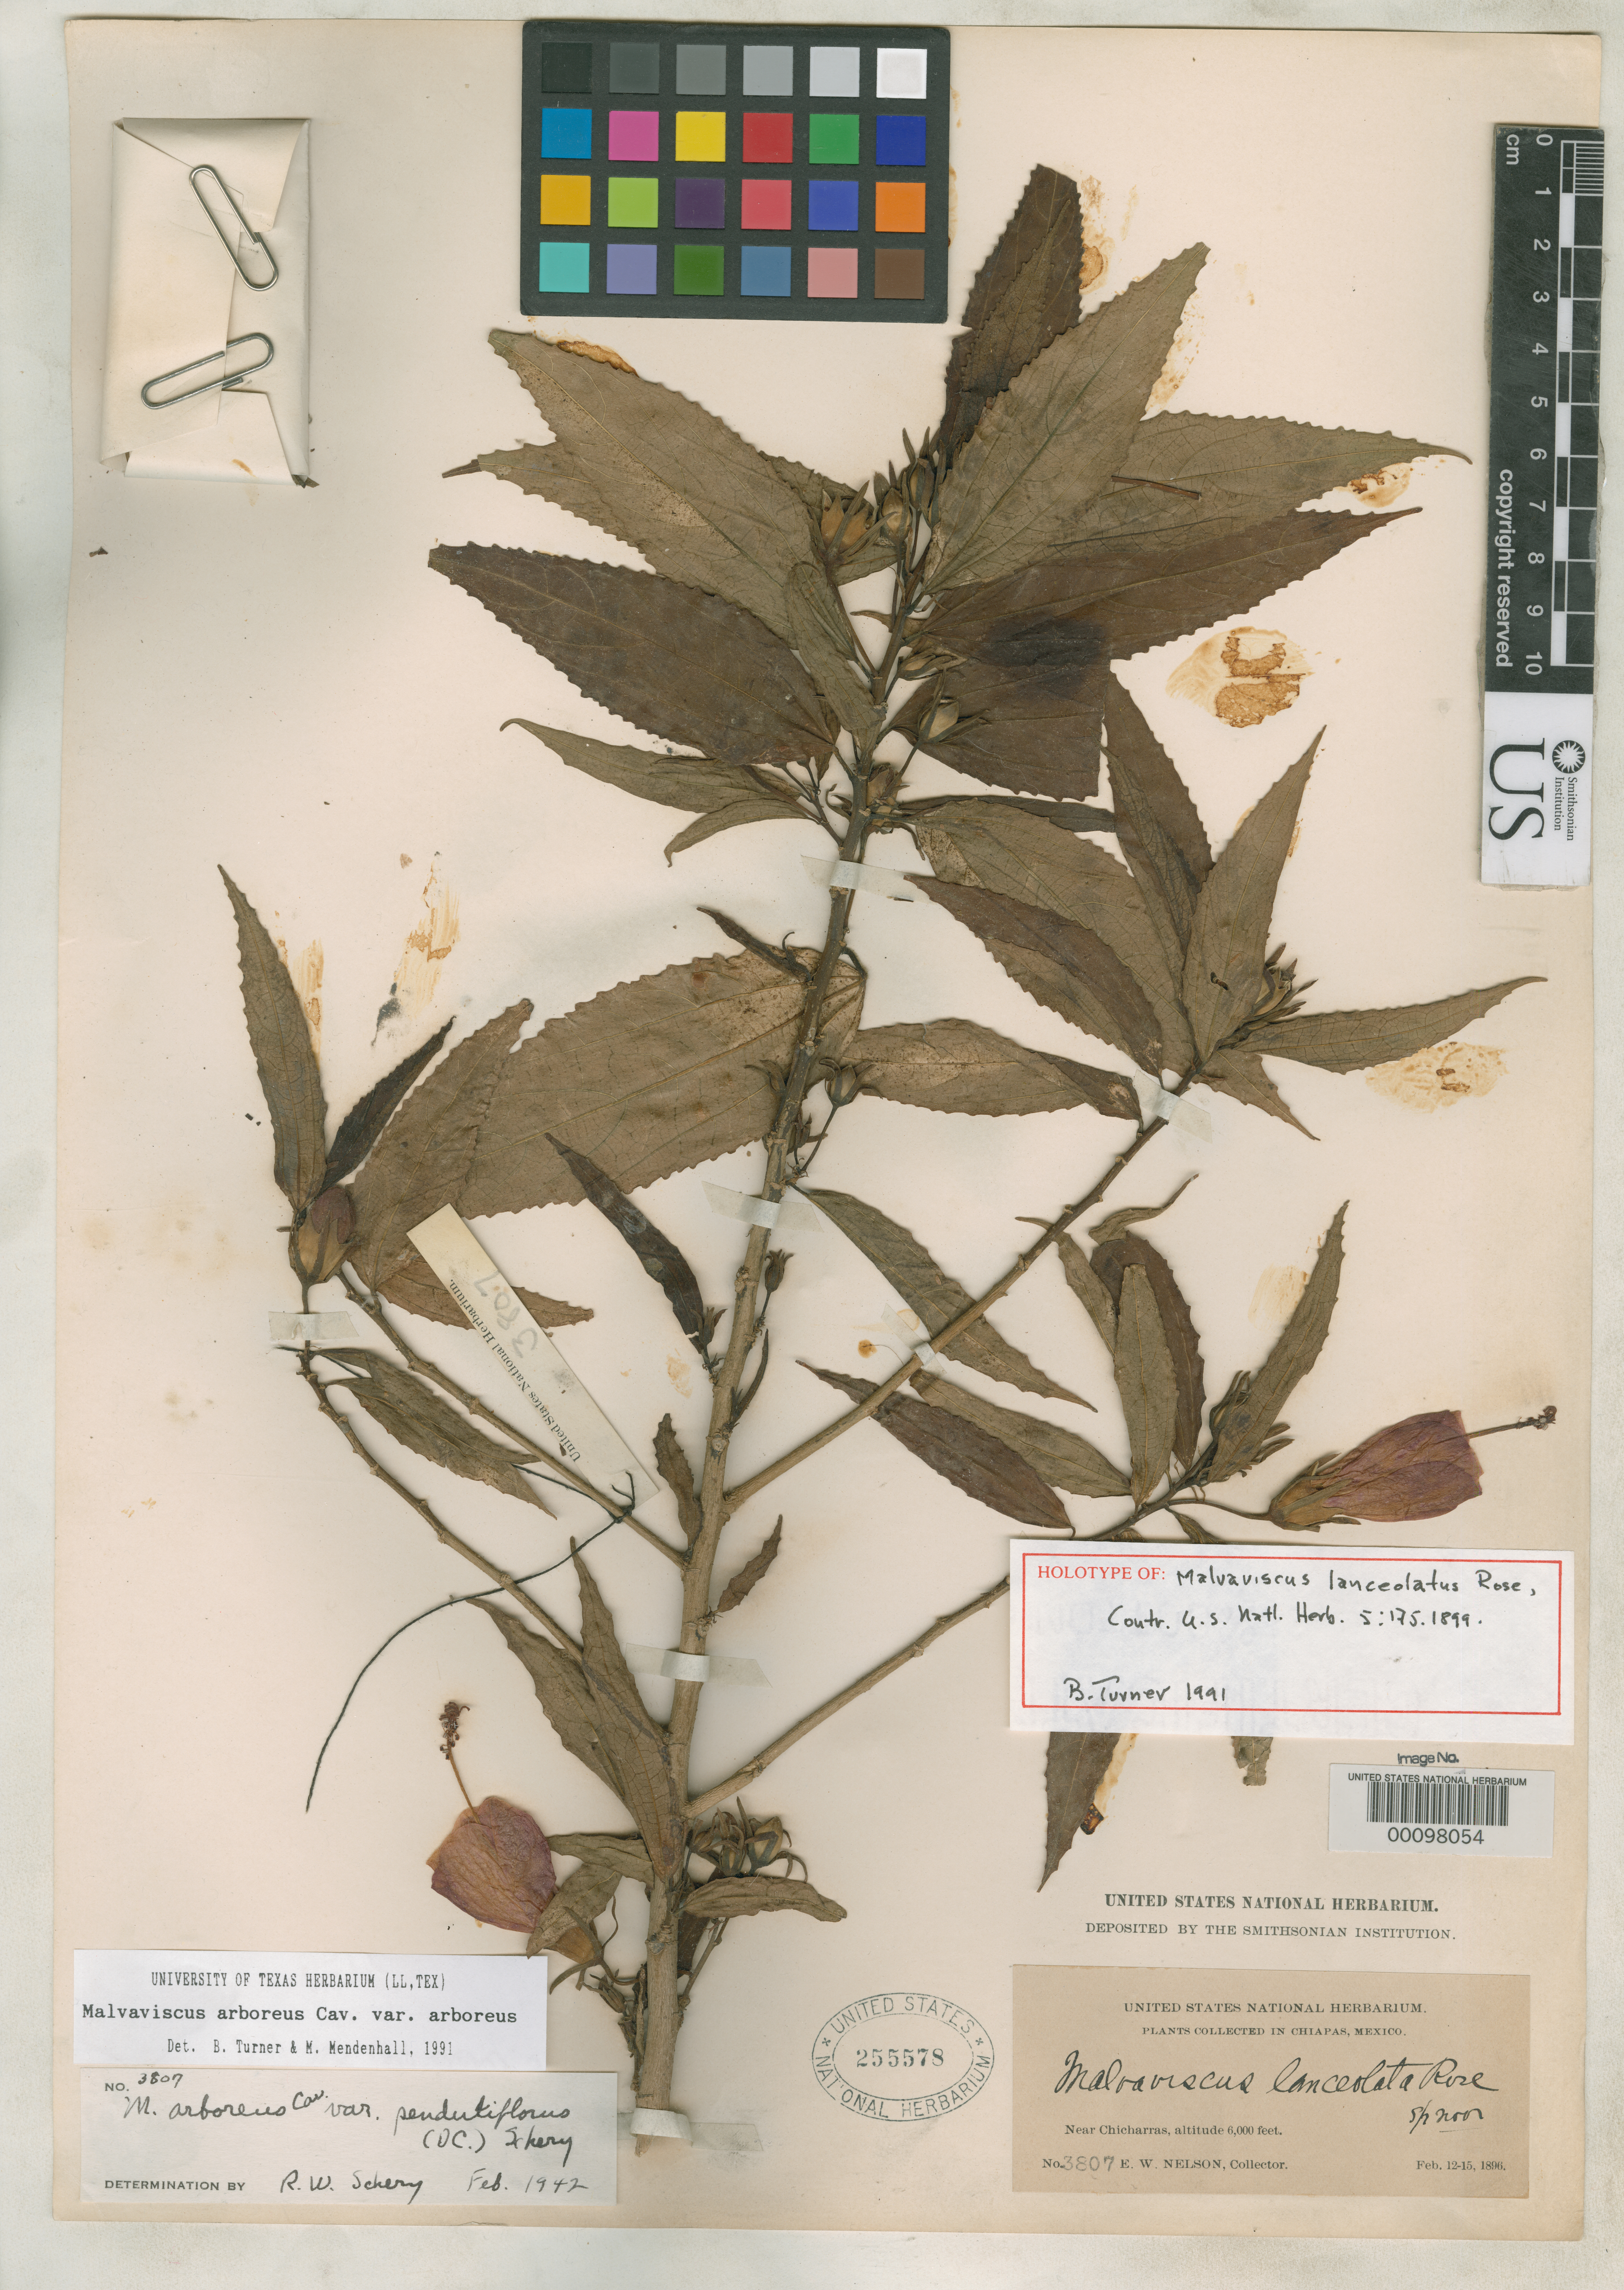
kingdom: Plantae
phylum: Tracheophyta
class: Magnoliopsida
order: Malvales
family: Malvaceae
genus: Malvaviscus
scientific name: Malvaviscus lanceolatus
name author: Rose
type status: Holotype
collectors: E. W. Nelson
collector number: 3807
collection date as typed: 12 Feb 1896 to 15 Feb 1896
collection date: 1896-02-12/1896-02-15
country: Mexico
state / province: Chiapas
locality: Near Chicharras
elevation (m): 1829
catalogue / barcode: US 255578